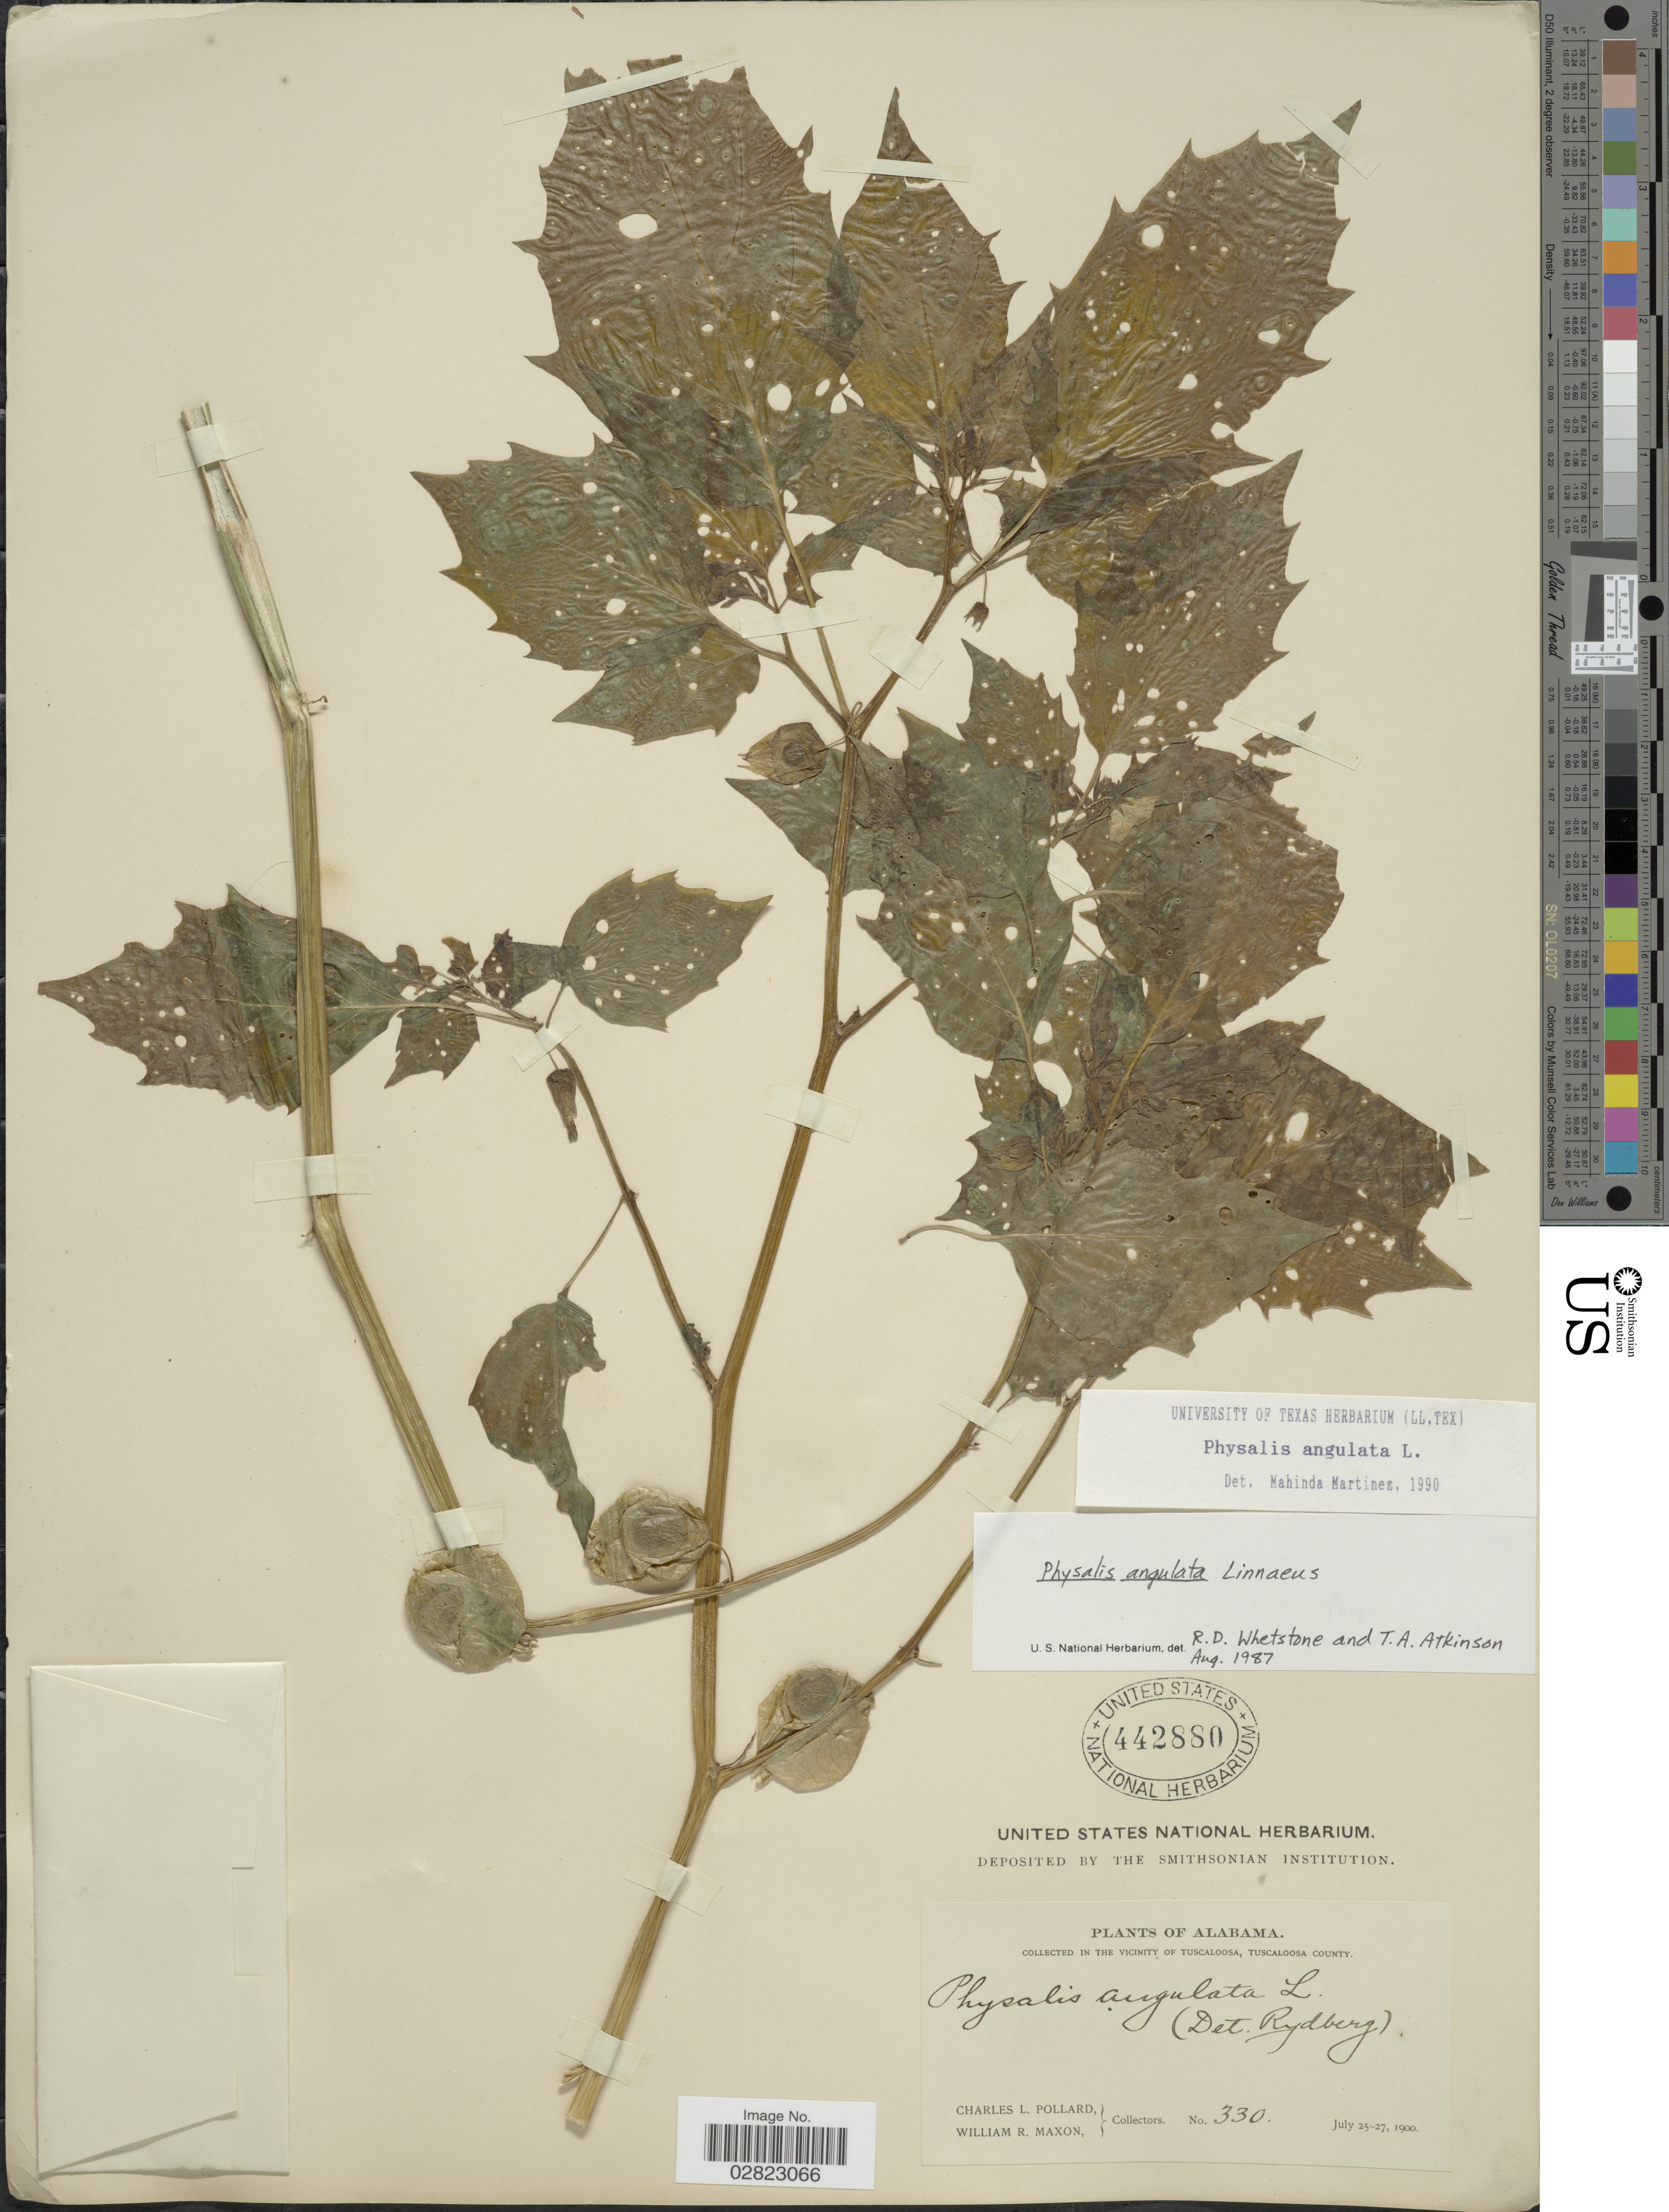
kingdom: Plantae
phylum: Tracheophyta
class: Magnoliopsida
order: Solanales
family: Solanaceae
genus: Physalis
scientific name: Physalis angulata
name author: L.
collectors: C. L. Pollard & W. R. Maxon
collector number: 330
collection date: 1900-07-25/1900-07-27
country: United States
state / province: Alabama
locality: In the vicinity of Tuscaloosa, Tuscaloosa County.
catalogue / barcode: US 442880